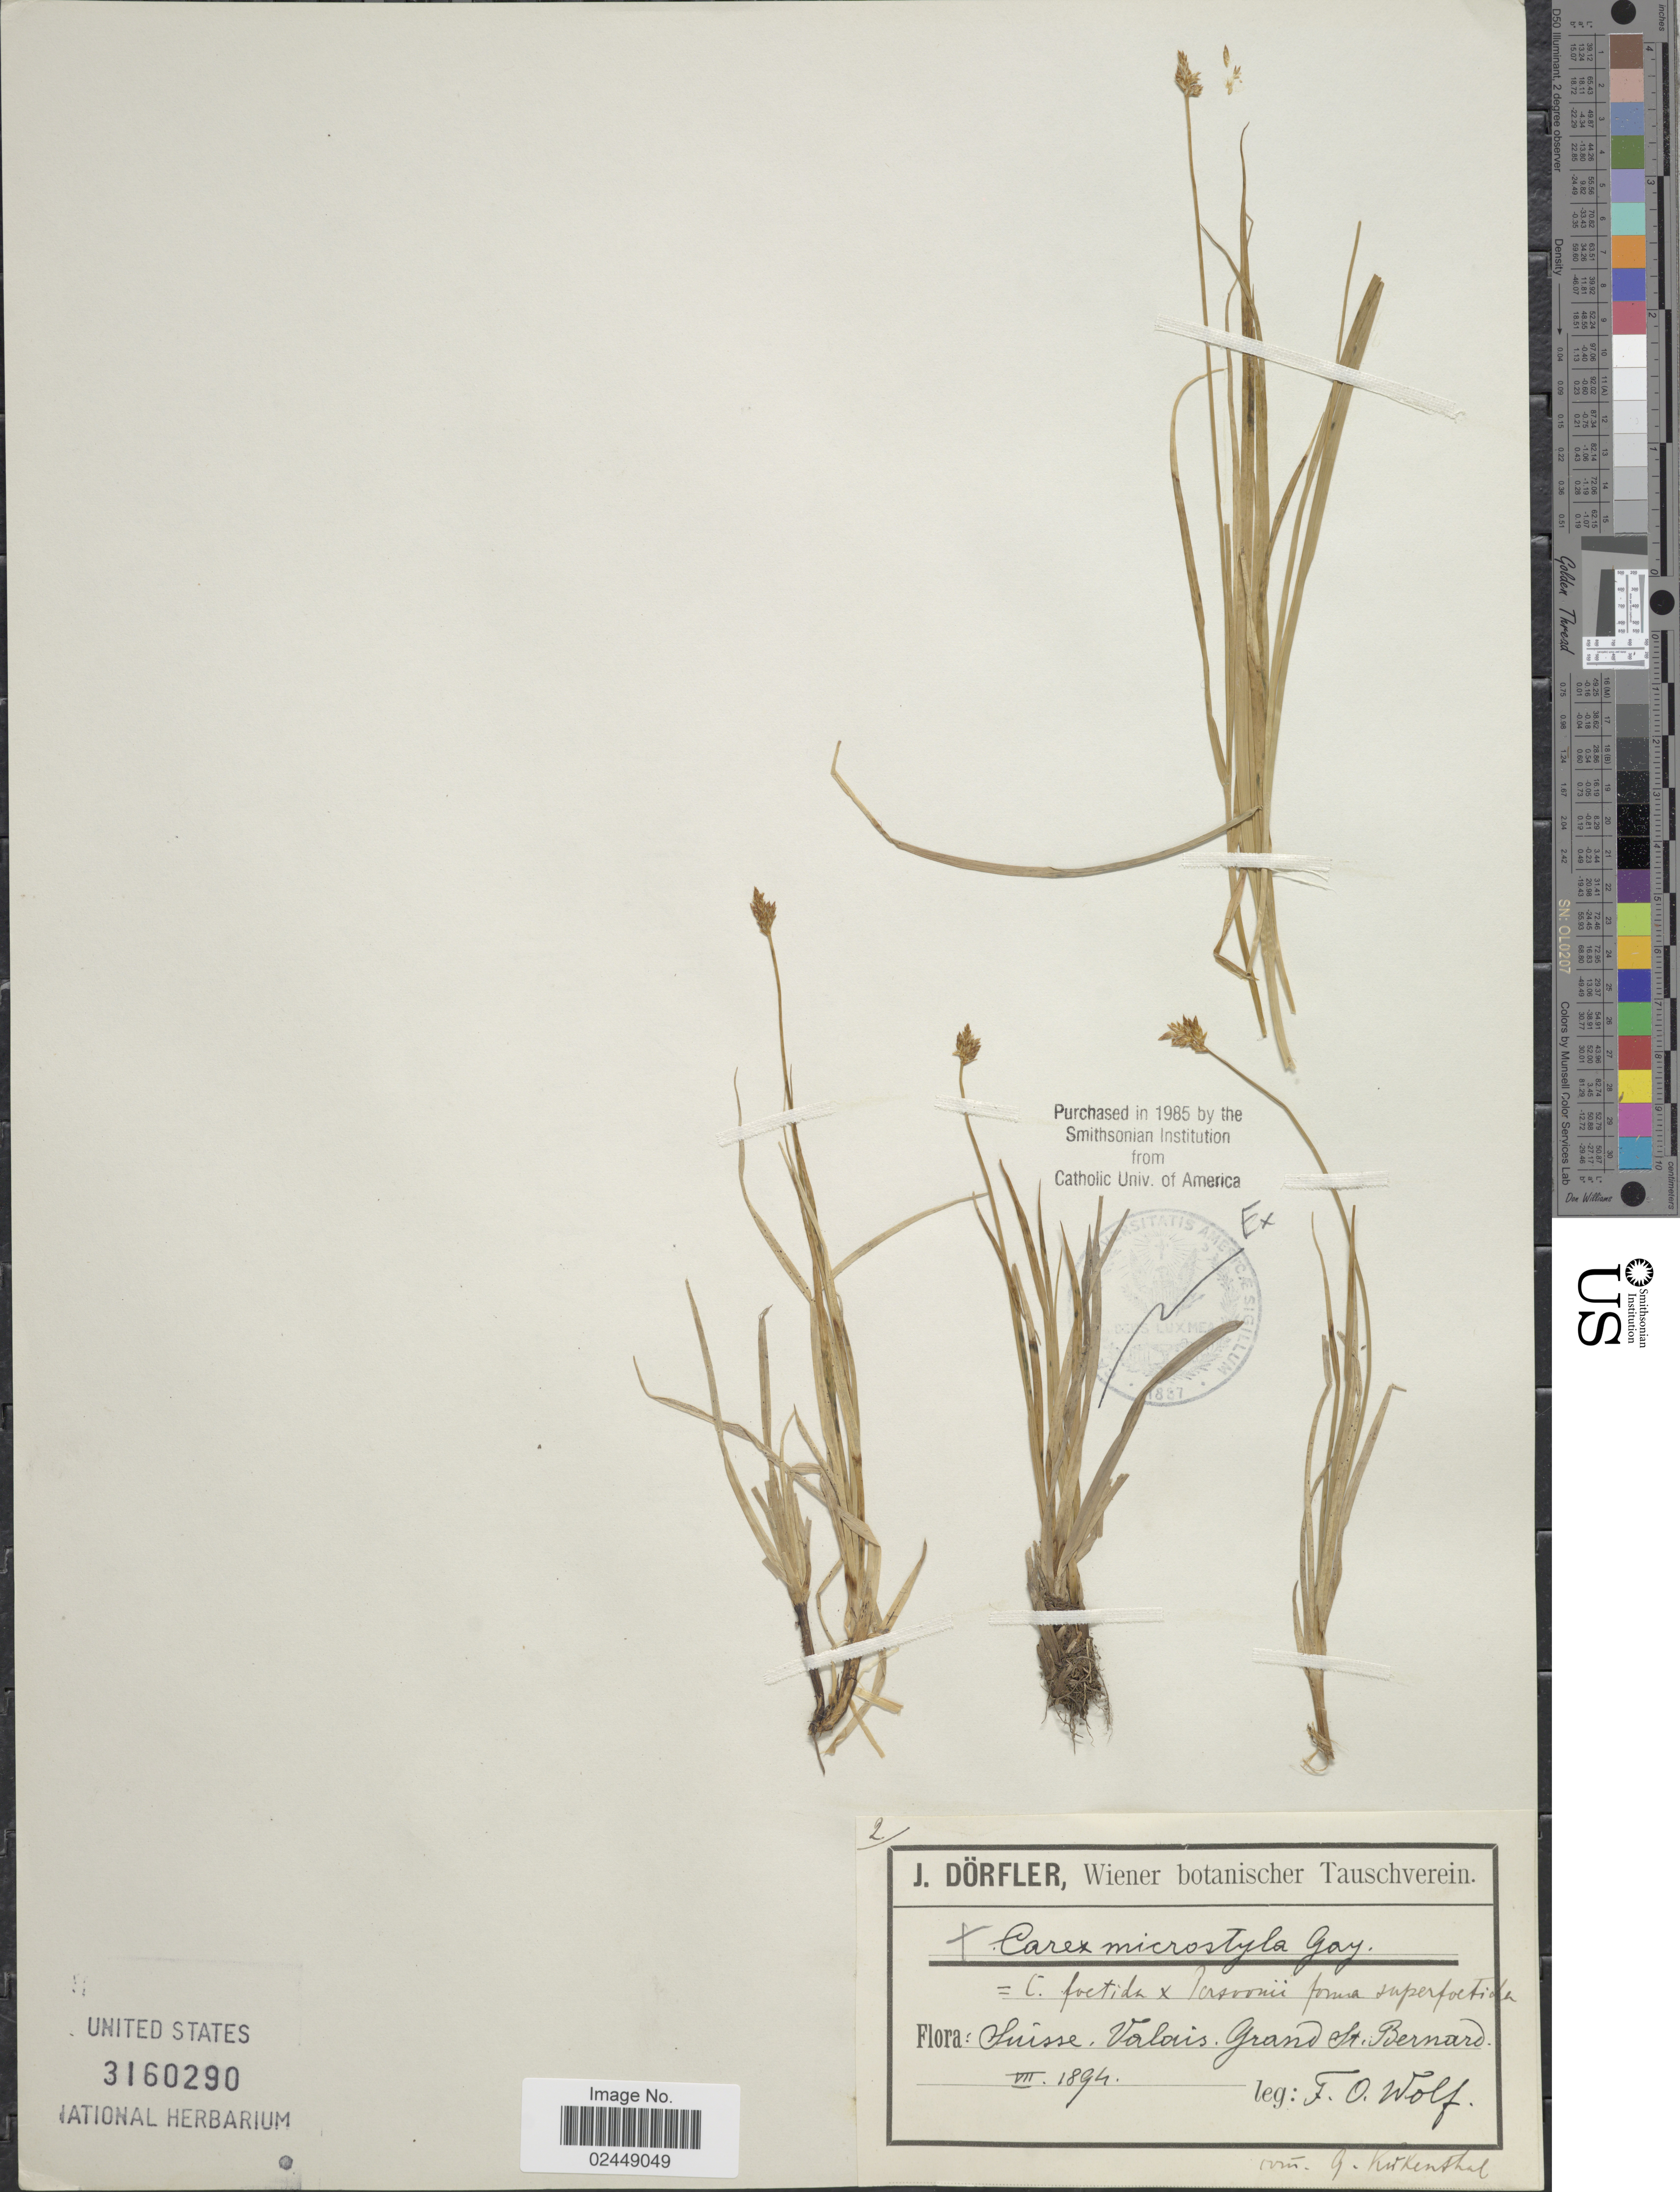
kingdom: Plantae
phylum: Tracheophyta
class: Liliopsida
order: Poales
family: Cyperaceae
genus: Carex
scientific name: Carex foetida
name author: All.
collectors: F. Wolf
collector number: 2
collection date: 1894-07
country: Switzerland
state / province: Valais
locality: Suisse, Valais, Grand St. Bernard.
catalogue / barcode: US 3160290